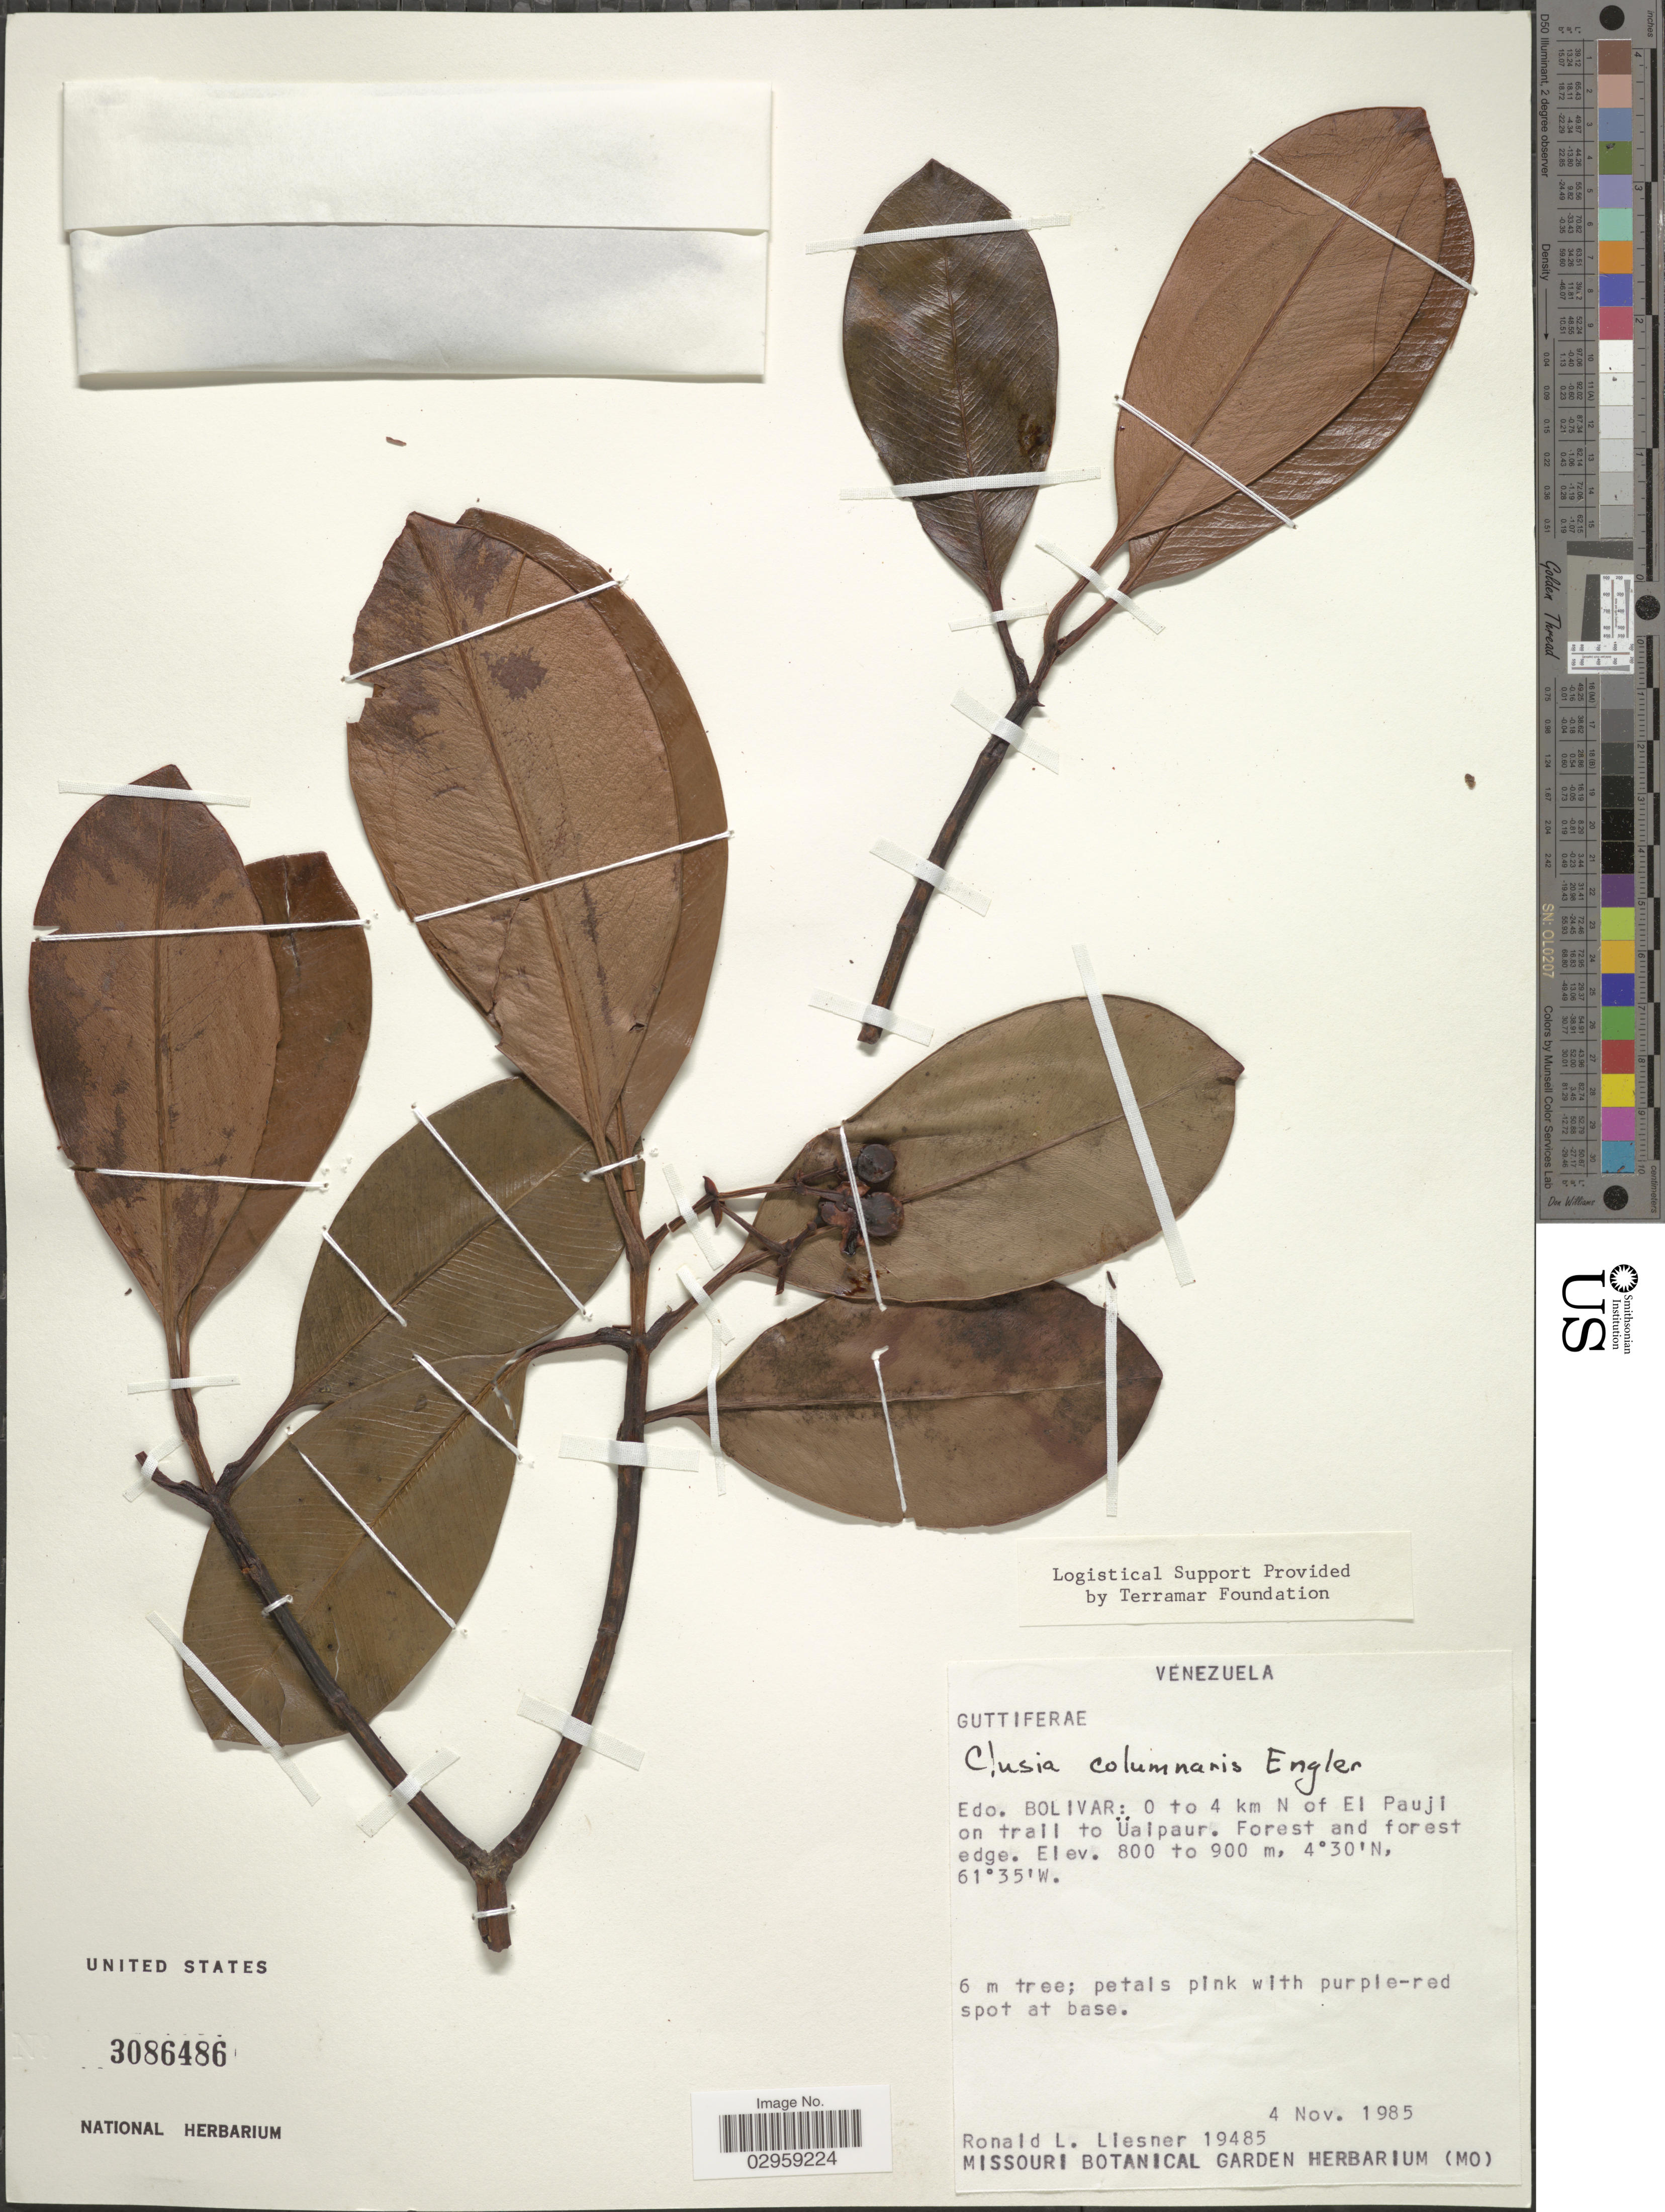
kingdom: Plantae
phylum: Tracheophyta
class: Magnoliopsida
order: Malpighiales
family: Clusiaceae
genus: Clusia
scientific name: Clusia columnaris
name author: Engl.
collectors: R. L. Liesner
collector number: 19485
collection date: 1985-11-04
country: Venezuela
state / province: Bolivar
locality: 0 to 4 km N of El Pauji on trail to Üaipaur.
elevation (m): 800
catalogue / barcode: US 3086486